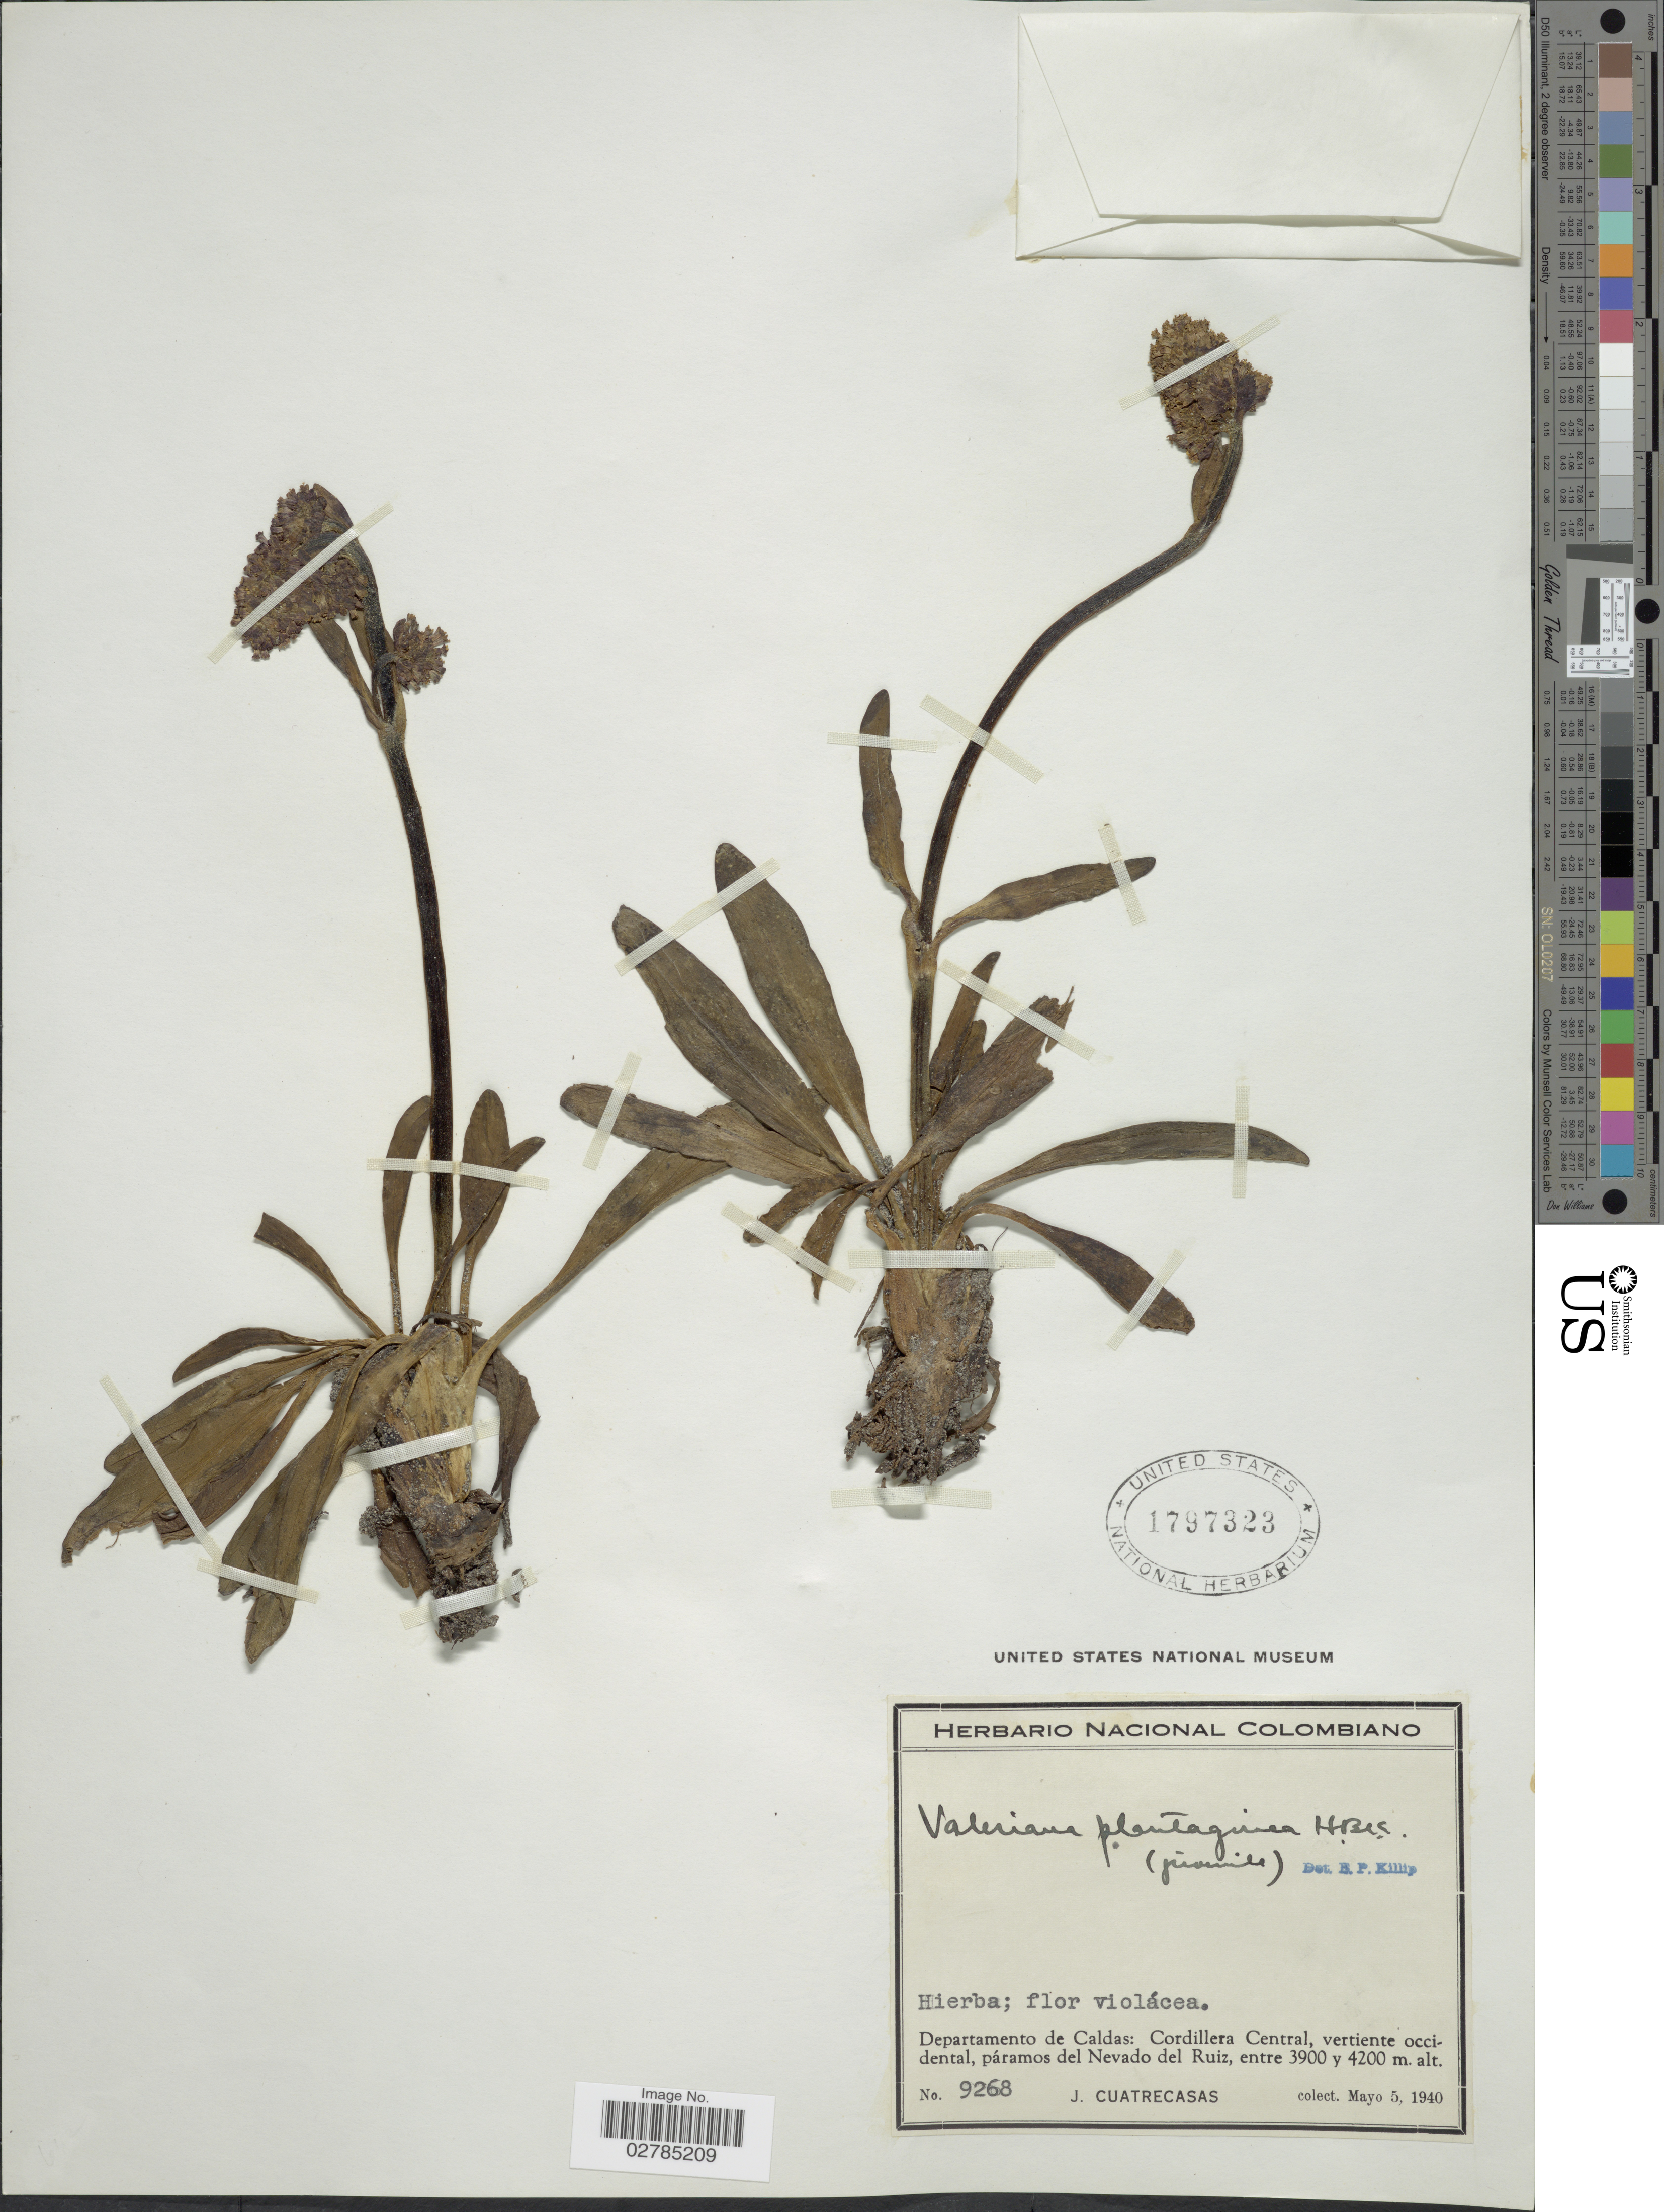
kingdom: Plantae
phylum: Tracheophyta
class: Magnoliopsida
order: Dipsacales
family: Caprifoliaceae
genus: Valeriana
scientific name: Valeriana plantaginea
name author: Kunth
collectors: J. Cuatrecasas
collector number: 9268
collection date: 1940-05-05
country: Colombia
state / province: Caldas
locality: Departamento de Caldas: Cordillera Central, vertiente occidental, páramos del Nevado del Ruiz.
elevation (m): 3900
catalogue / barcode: US 1797323